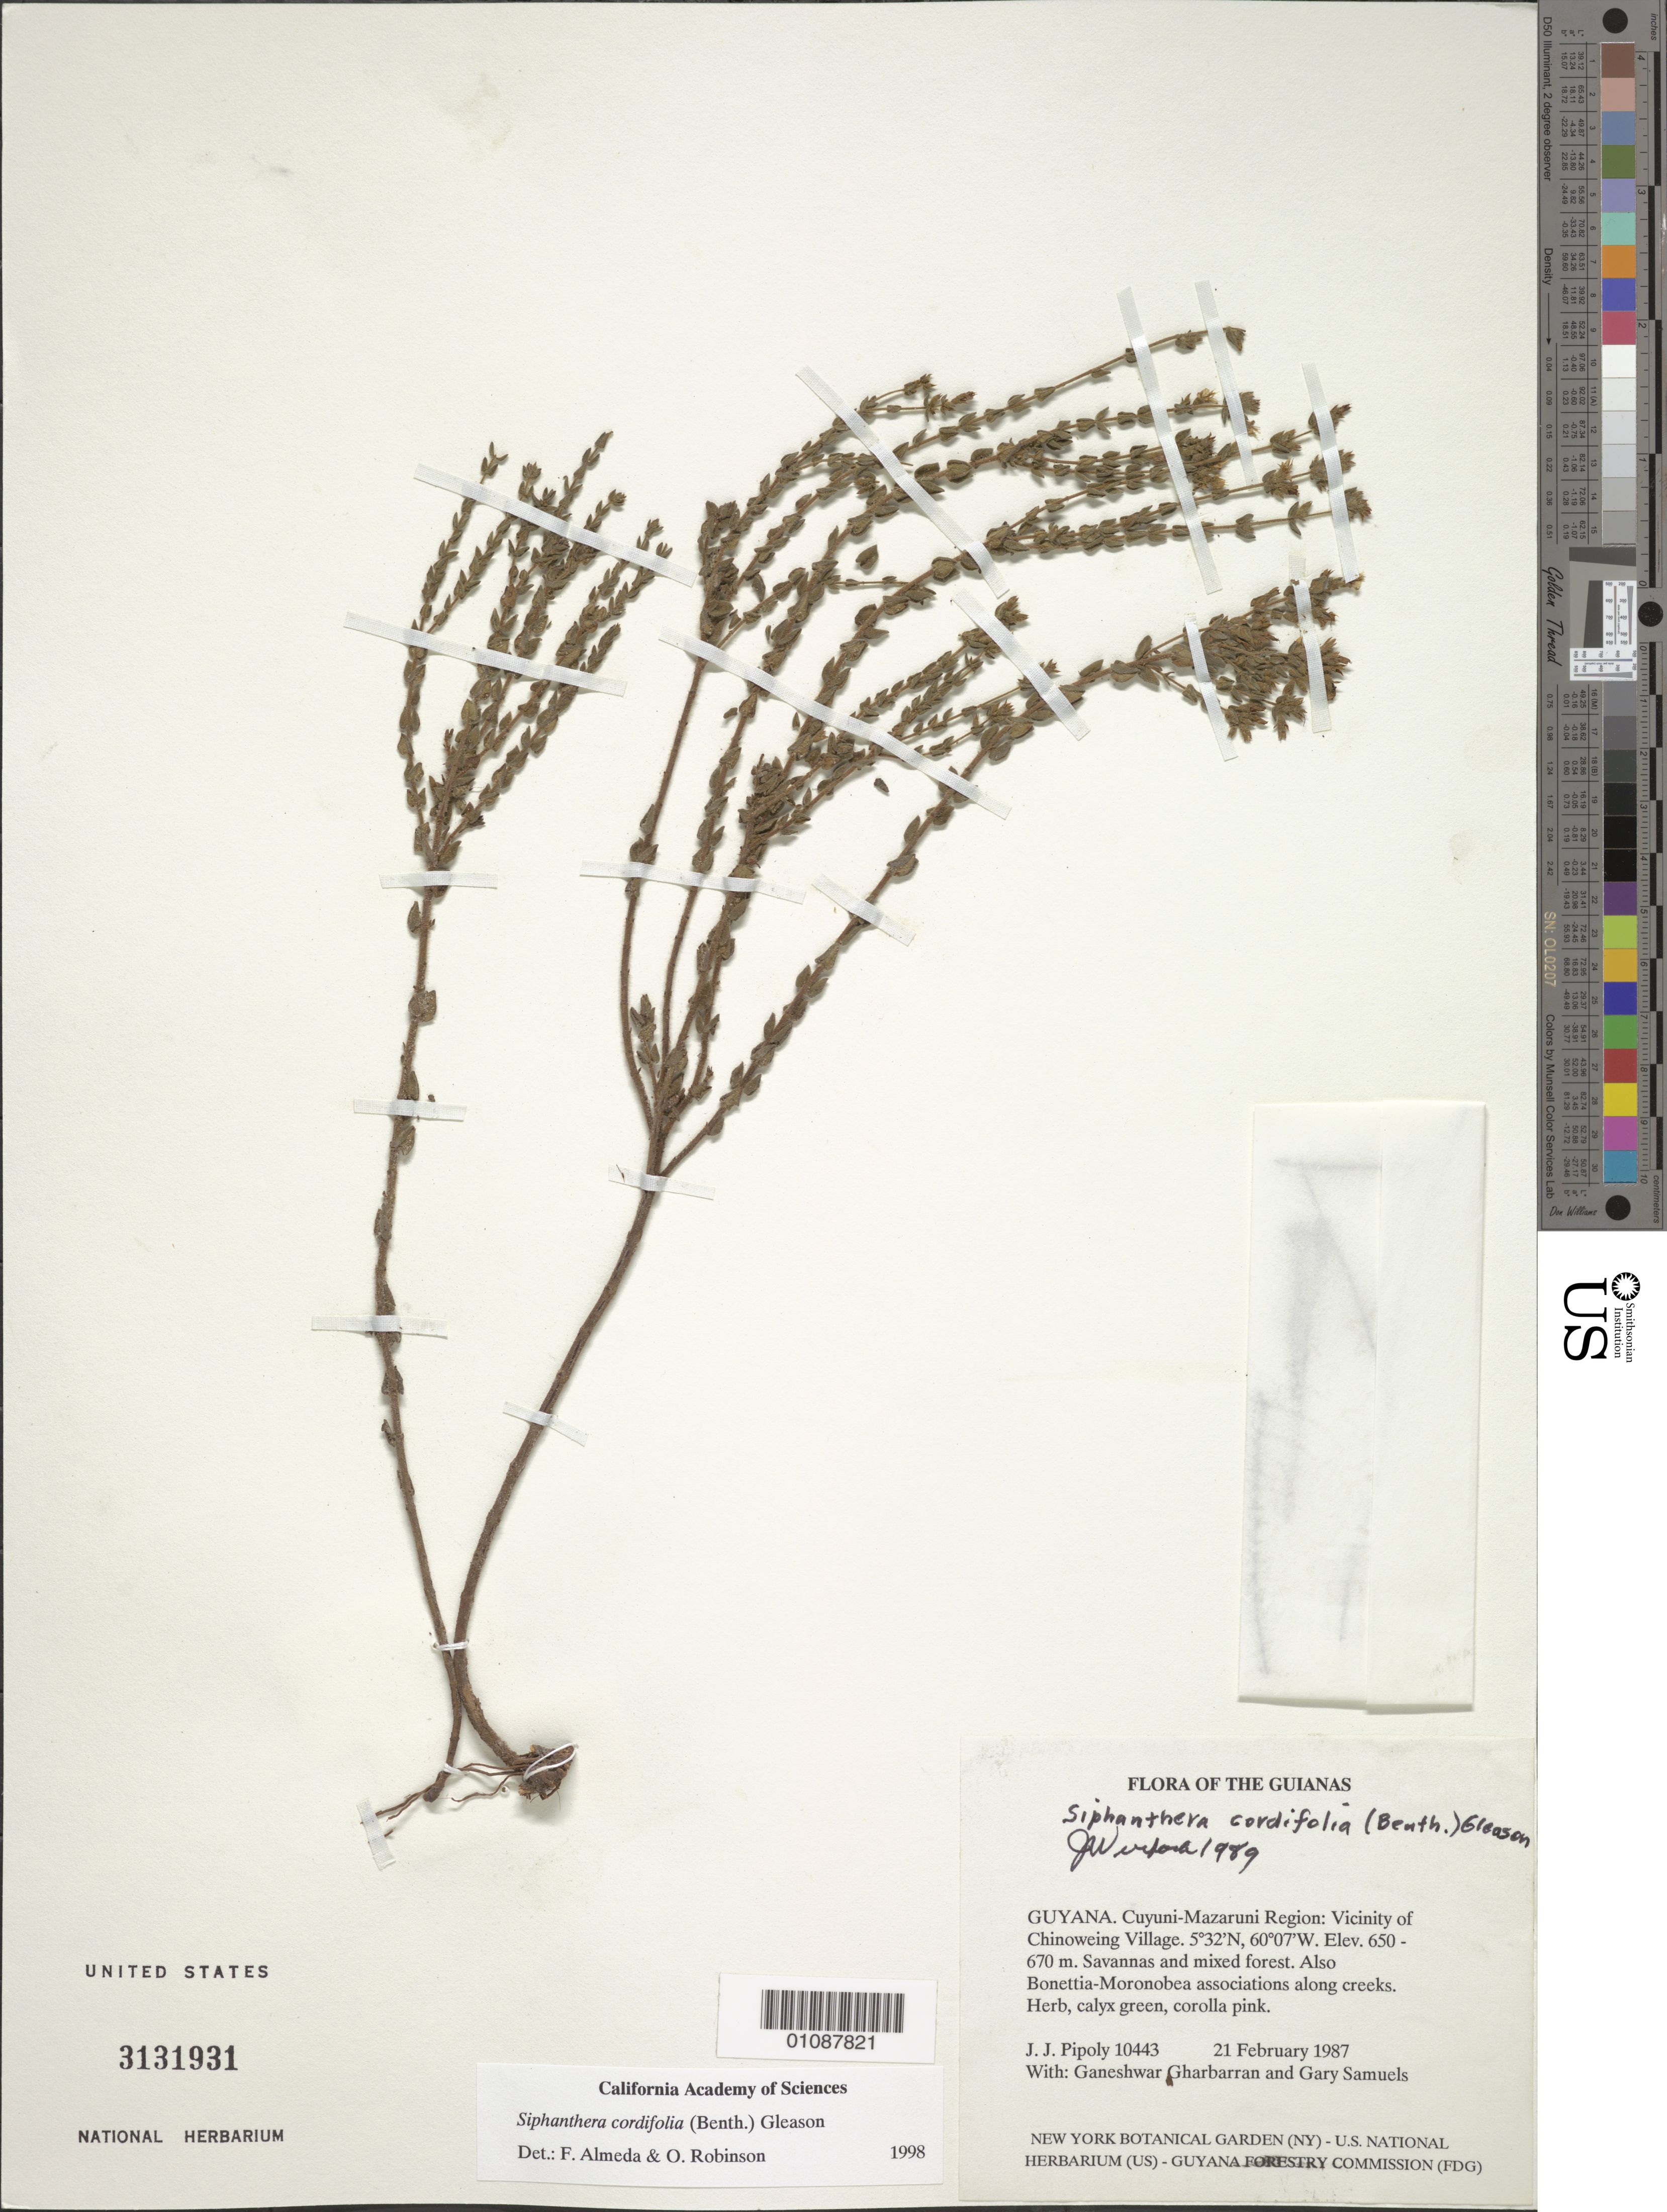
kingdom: Plantae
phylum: Tracheophyta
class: Magnoliopsida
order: Myrtales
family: Melastomataceae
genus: Siphanthera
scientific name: Siphanthera cordifolia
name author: (Benth.) Gleason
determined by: Almeda, F.; Robinson, O.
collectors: J. J. Pipoly, G. Gharbarran & G. Samuels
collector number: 10443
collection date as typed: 21 February 1987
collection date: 1987-02-21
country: Guyana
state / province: Cuyuni-Mazaruni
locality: Vicinity of Chinoweing Village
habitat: Savannas and mixed forest. Also Bonnetia-Moronobea associations along creeks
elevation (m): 650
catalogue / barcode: US 3131931